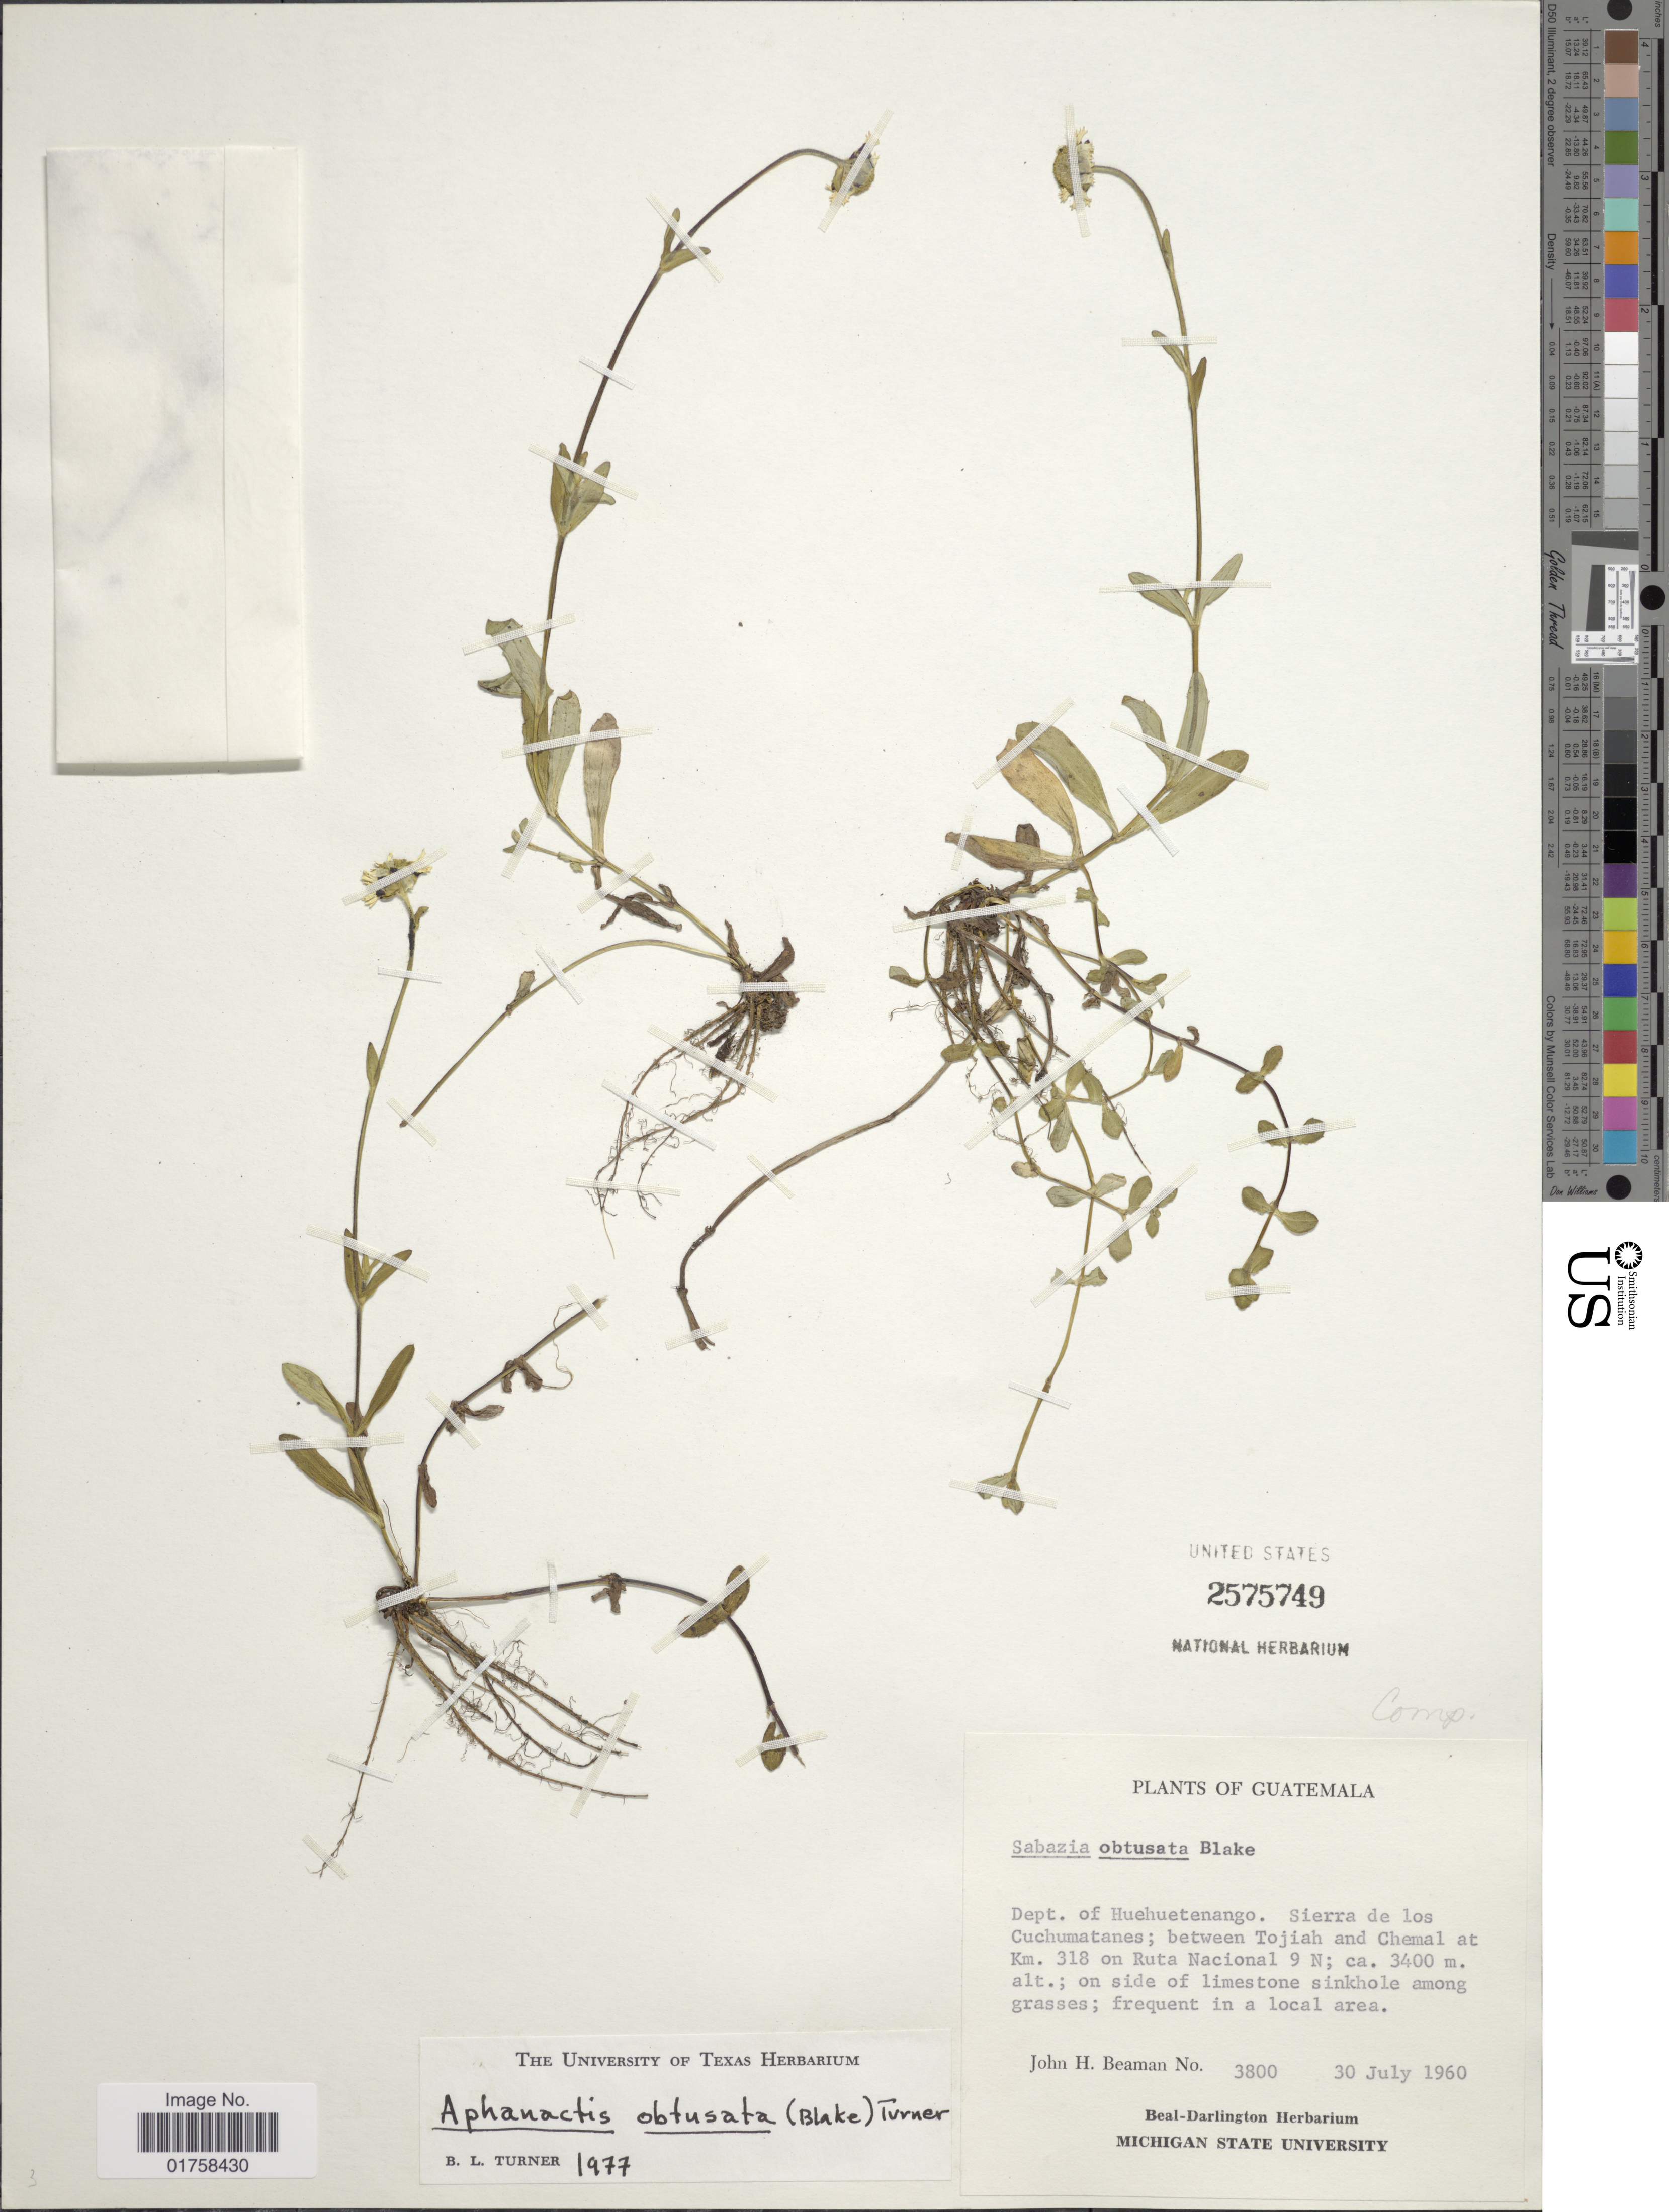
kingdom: Plantae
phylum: Tracheophyta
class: Magnoliopsida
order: Asterales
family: Asteraceae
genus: Aphanactis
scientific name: Aphanactis obtusata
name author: (S.F. Blake) B.L. Turner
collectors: J. H. Beaman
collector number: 3800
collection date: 1960-07-30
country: Guatemala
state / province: Huehuetenango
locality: Dept. of Huehuetenango. Sierra de los Cuchumatanes; between Tojiah and Chemal at Km. 318 on Rutas Nacional 9 N;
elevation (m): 3400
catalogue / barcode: US 2575749